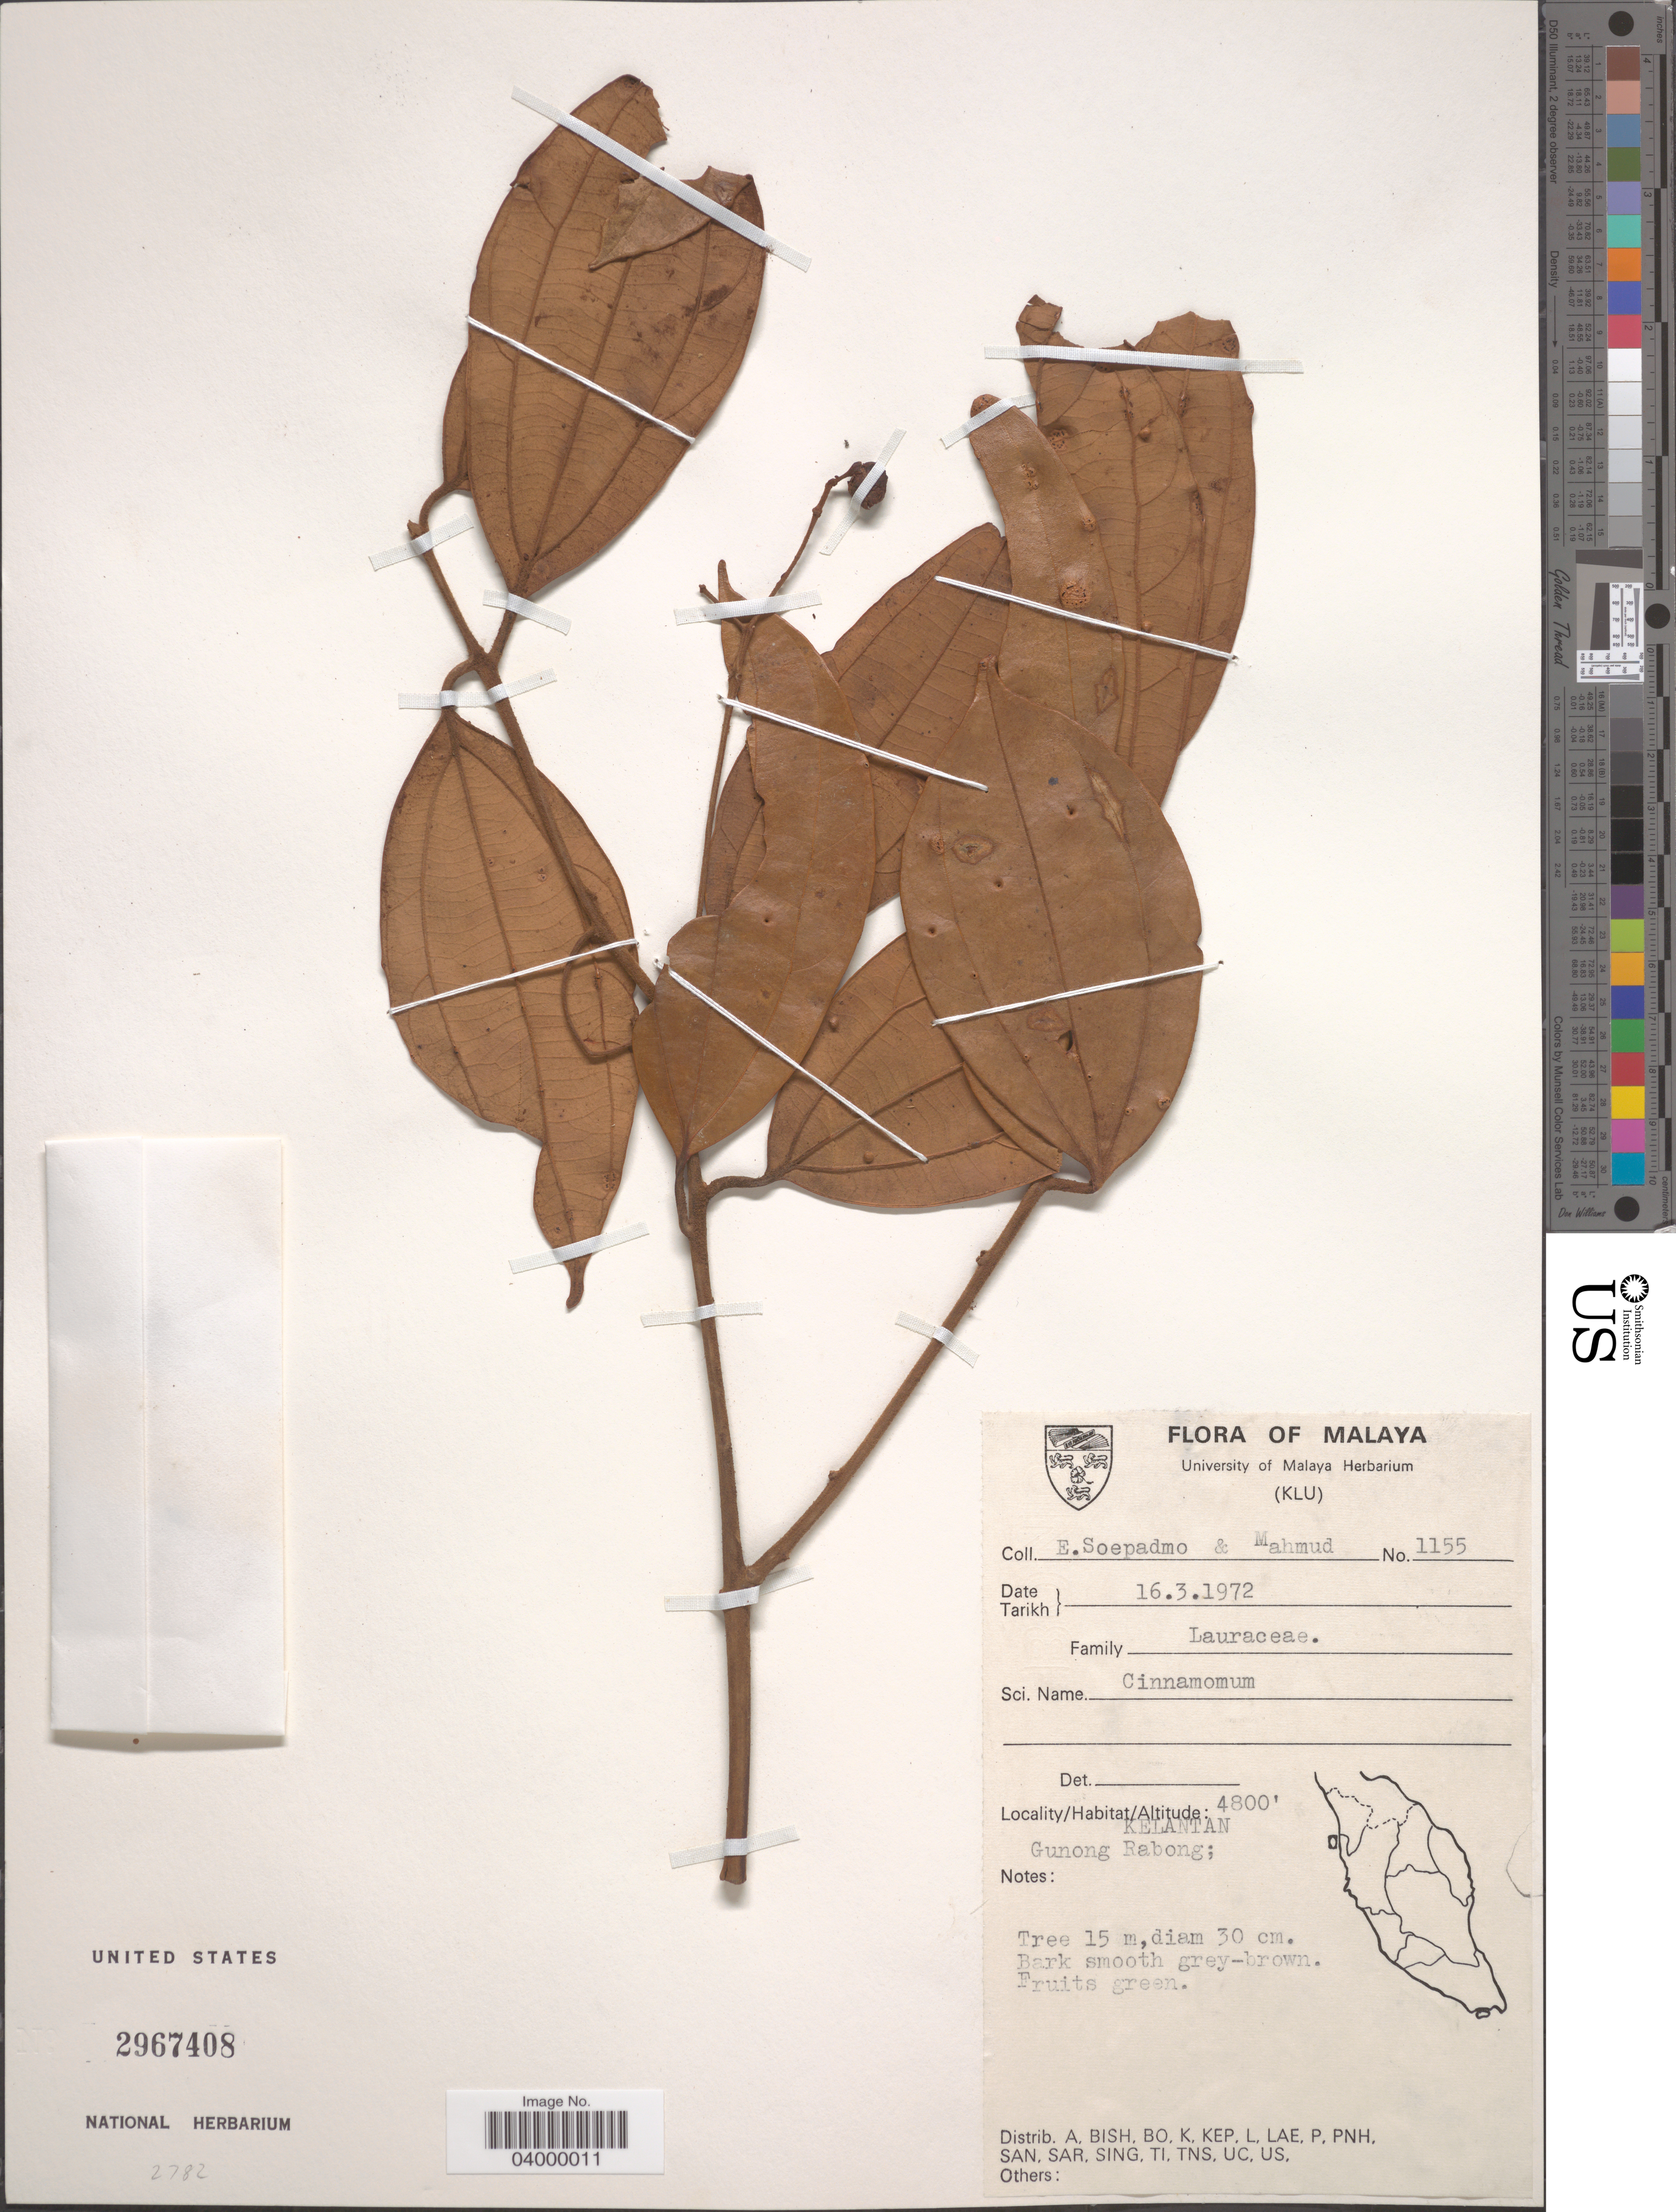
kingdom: Plantae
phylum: Tracheophyta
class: Magnoliopsida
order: Laurales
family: Lauraceae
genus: Cinnamomum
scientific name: Cinnamomum sp.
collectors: E. Soepadmo & -. Mahmud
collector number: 1155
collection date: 1972-03-16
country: Malaysia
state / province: Kelantan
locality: Malaya. Gunong Rabong.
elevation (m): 1463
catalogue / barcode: US 2967408